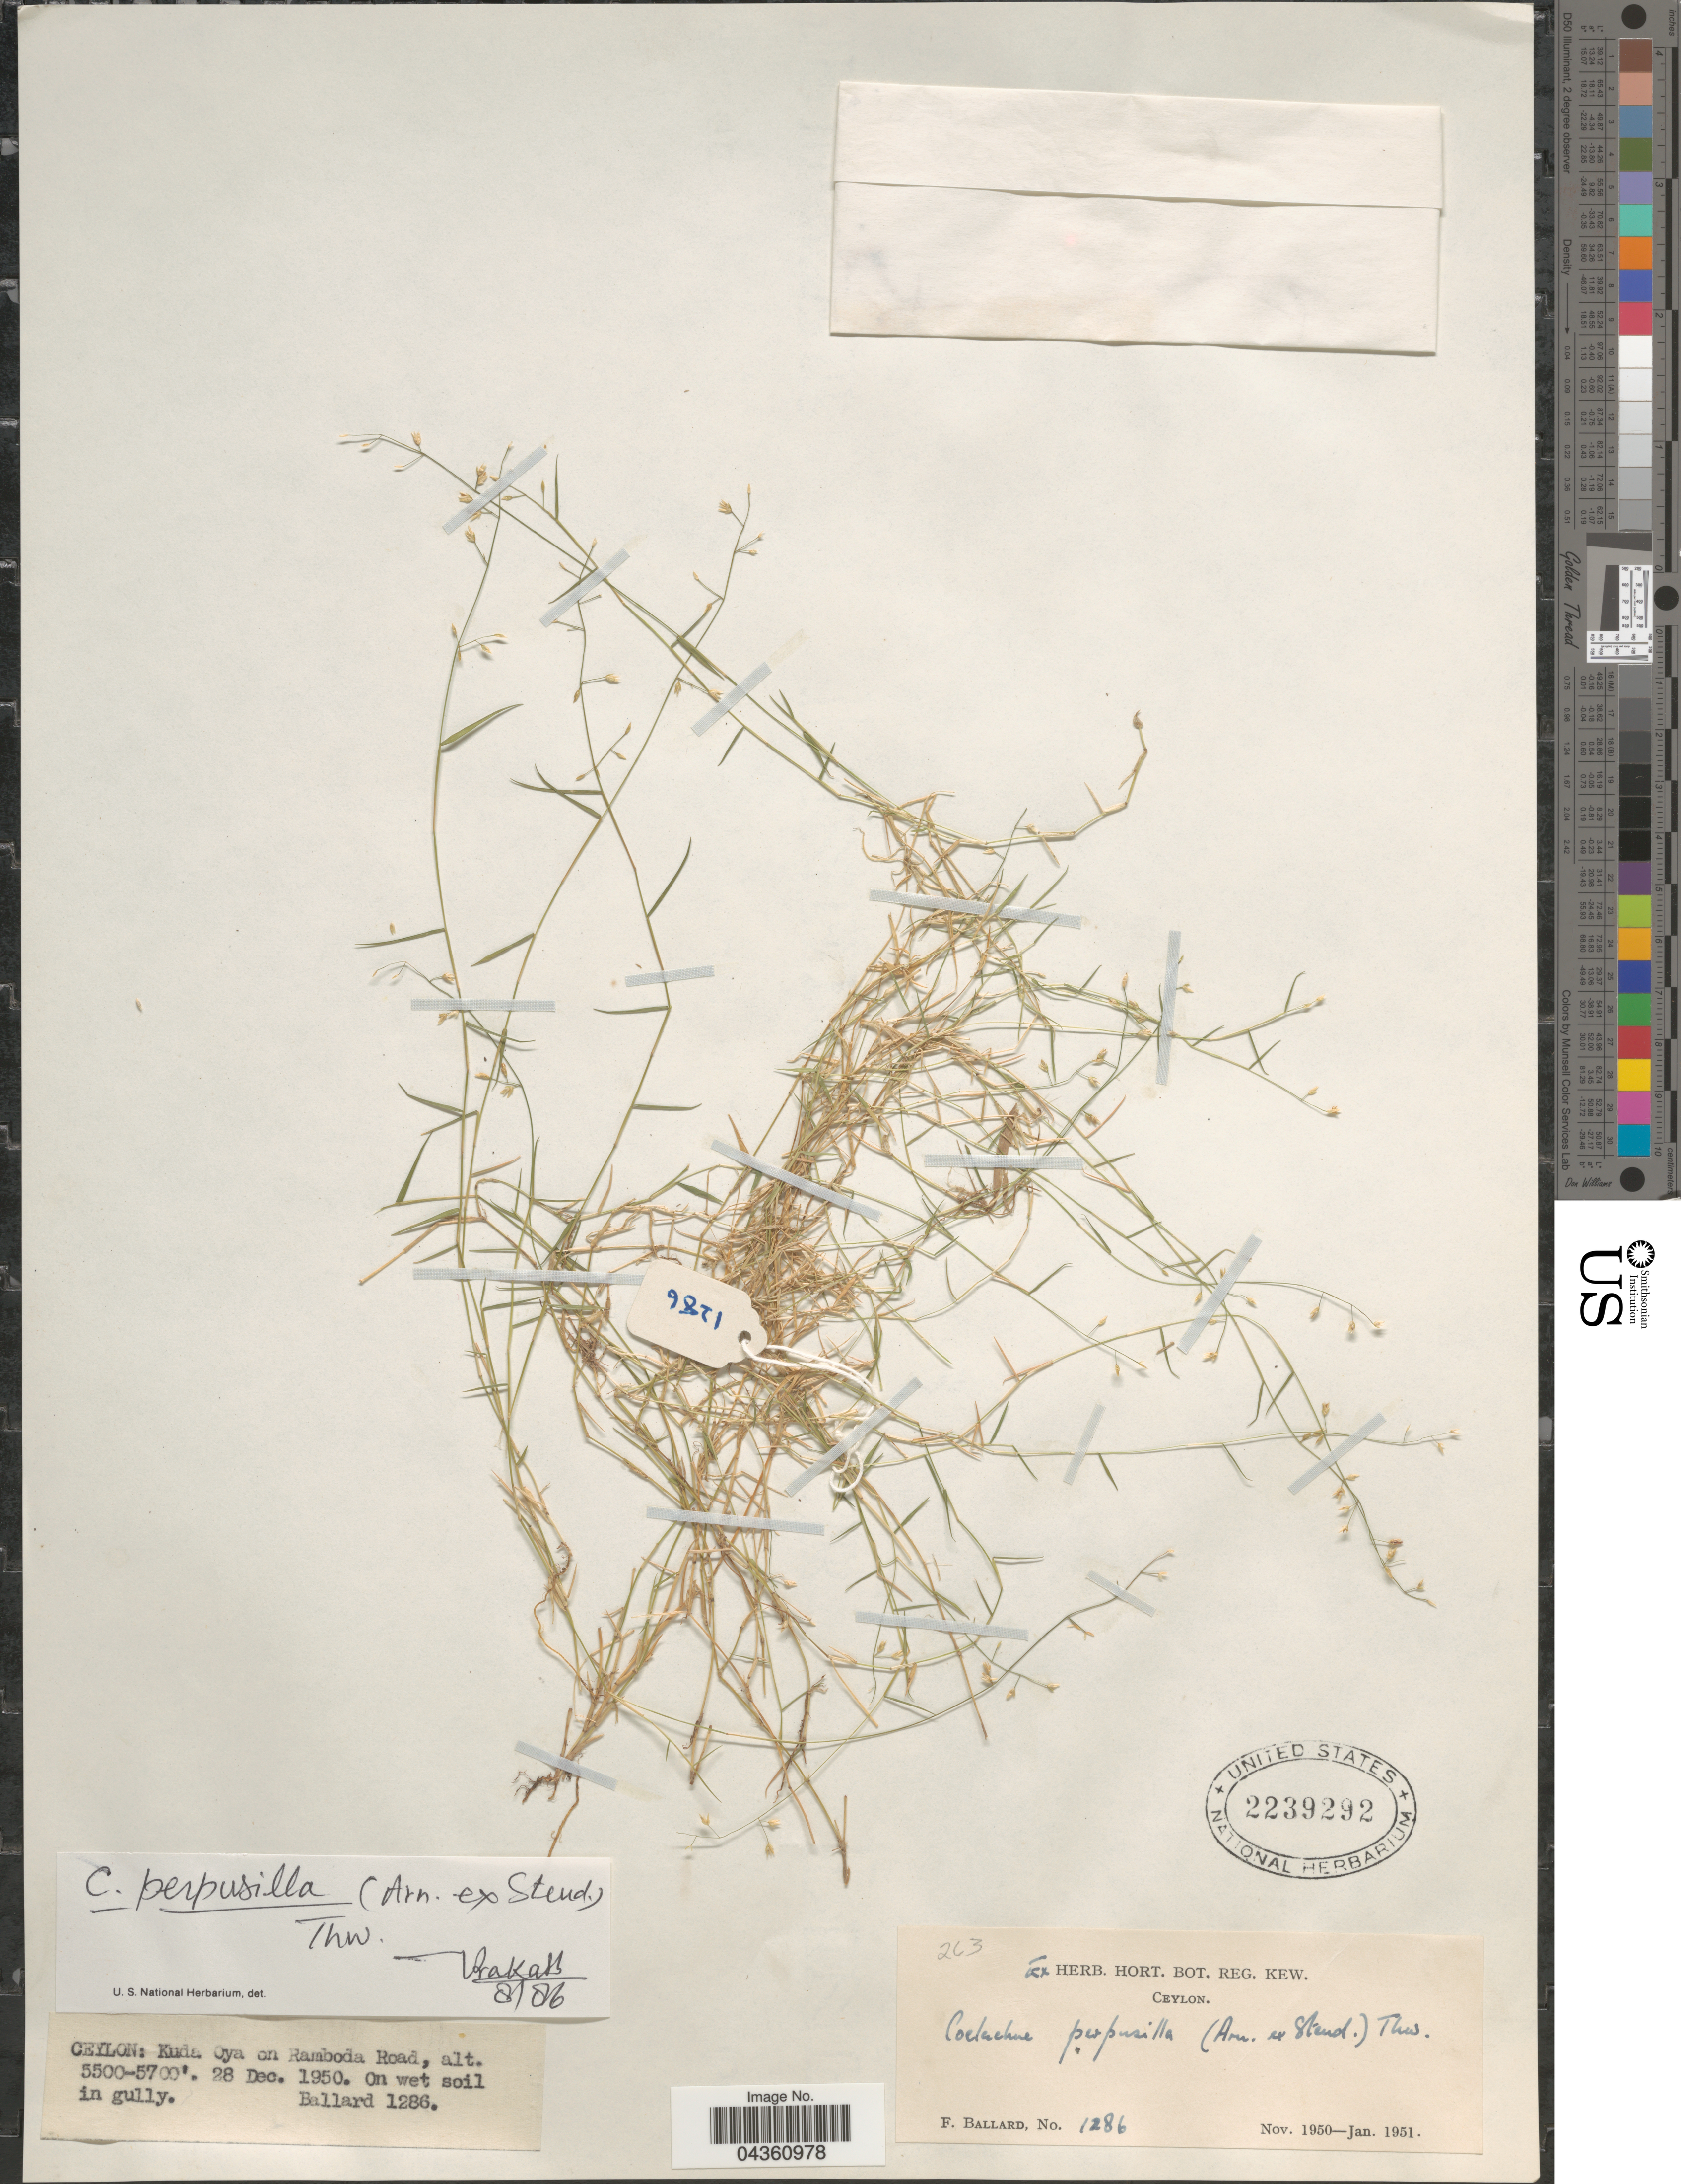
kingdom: Plantae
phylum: Tracheophyta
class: Liliopsida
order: Poales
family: Poaceae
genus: Coelachne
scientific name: Coelachne perpusilla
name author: (Arn. ex Steud.) Thwaites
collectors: F. Ballard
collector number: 1286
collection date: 1950-12-28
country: Sri Lanka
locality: Ceylon: Kuda Oya on Ramboda Road.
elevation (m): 1676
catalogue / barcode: US 2239292